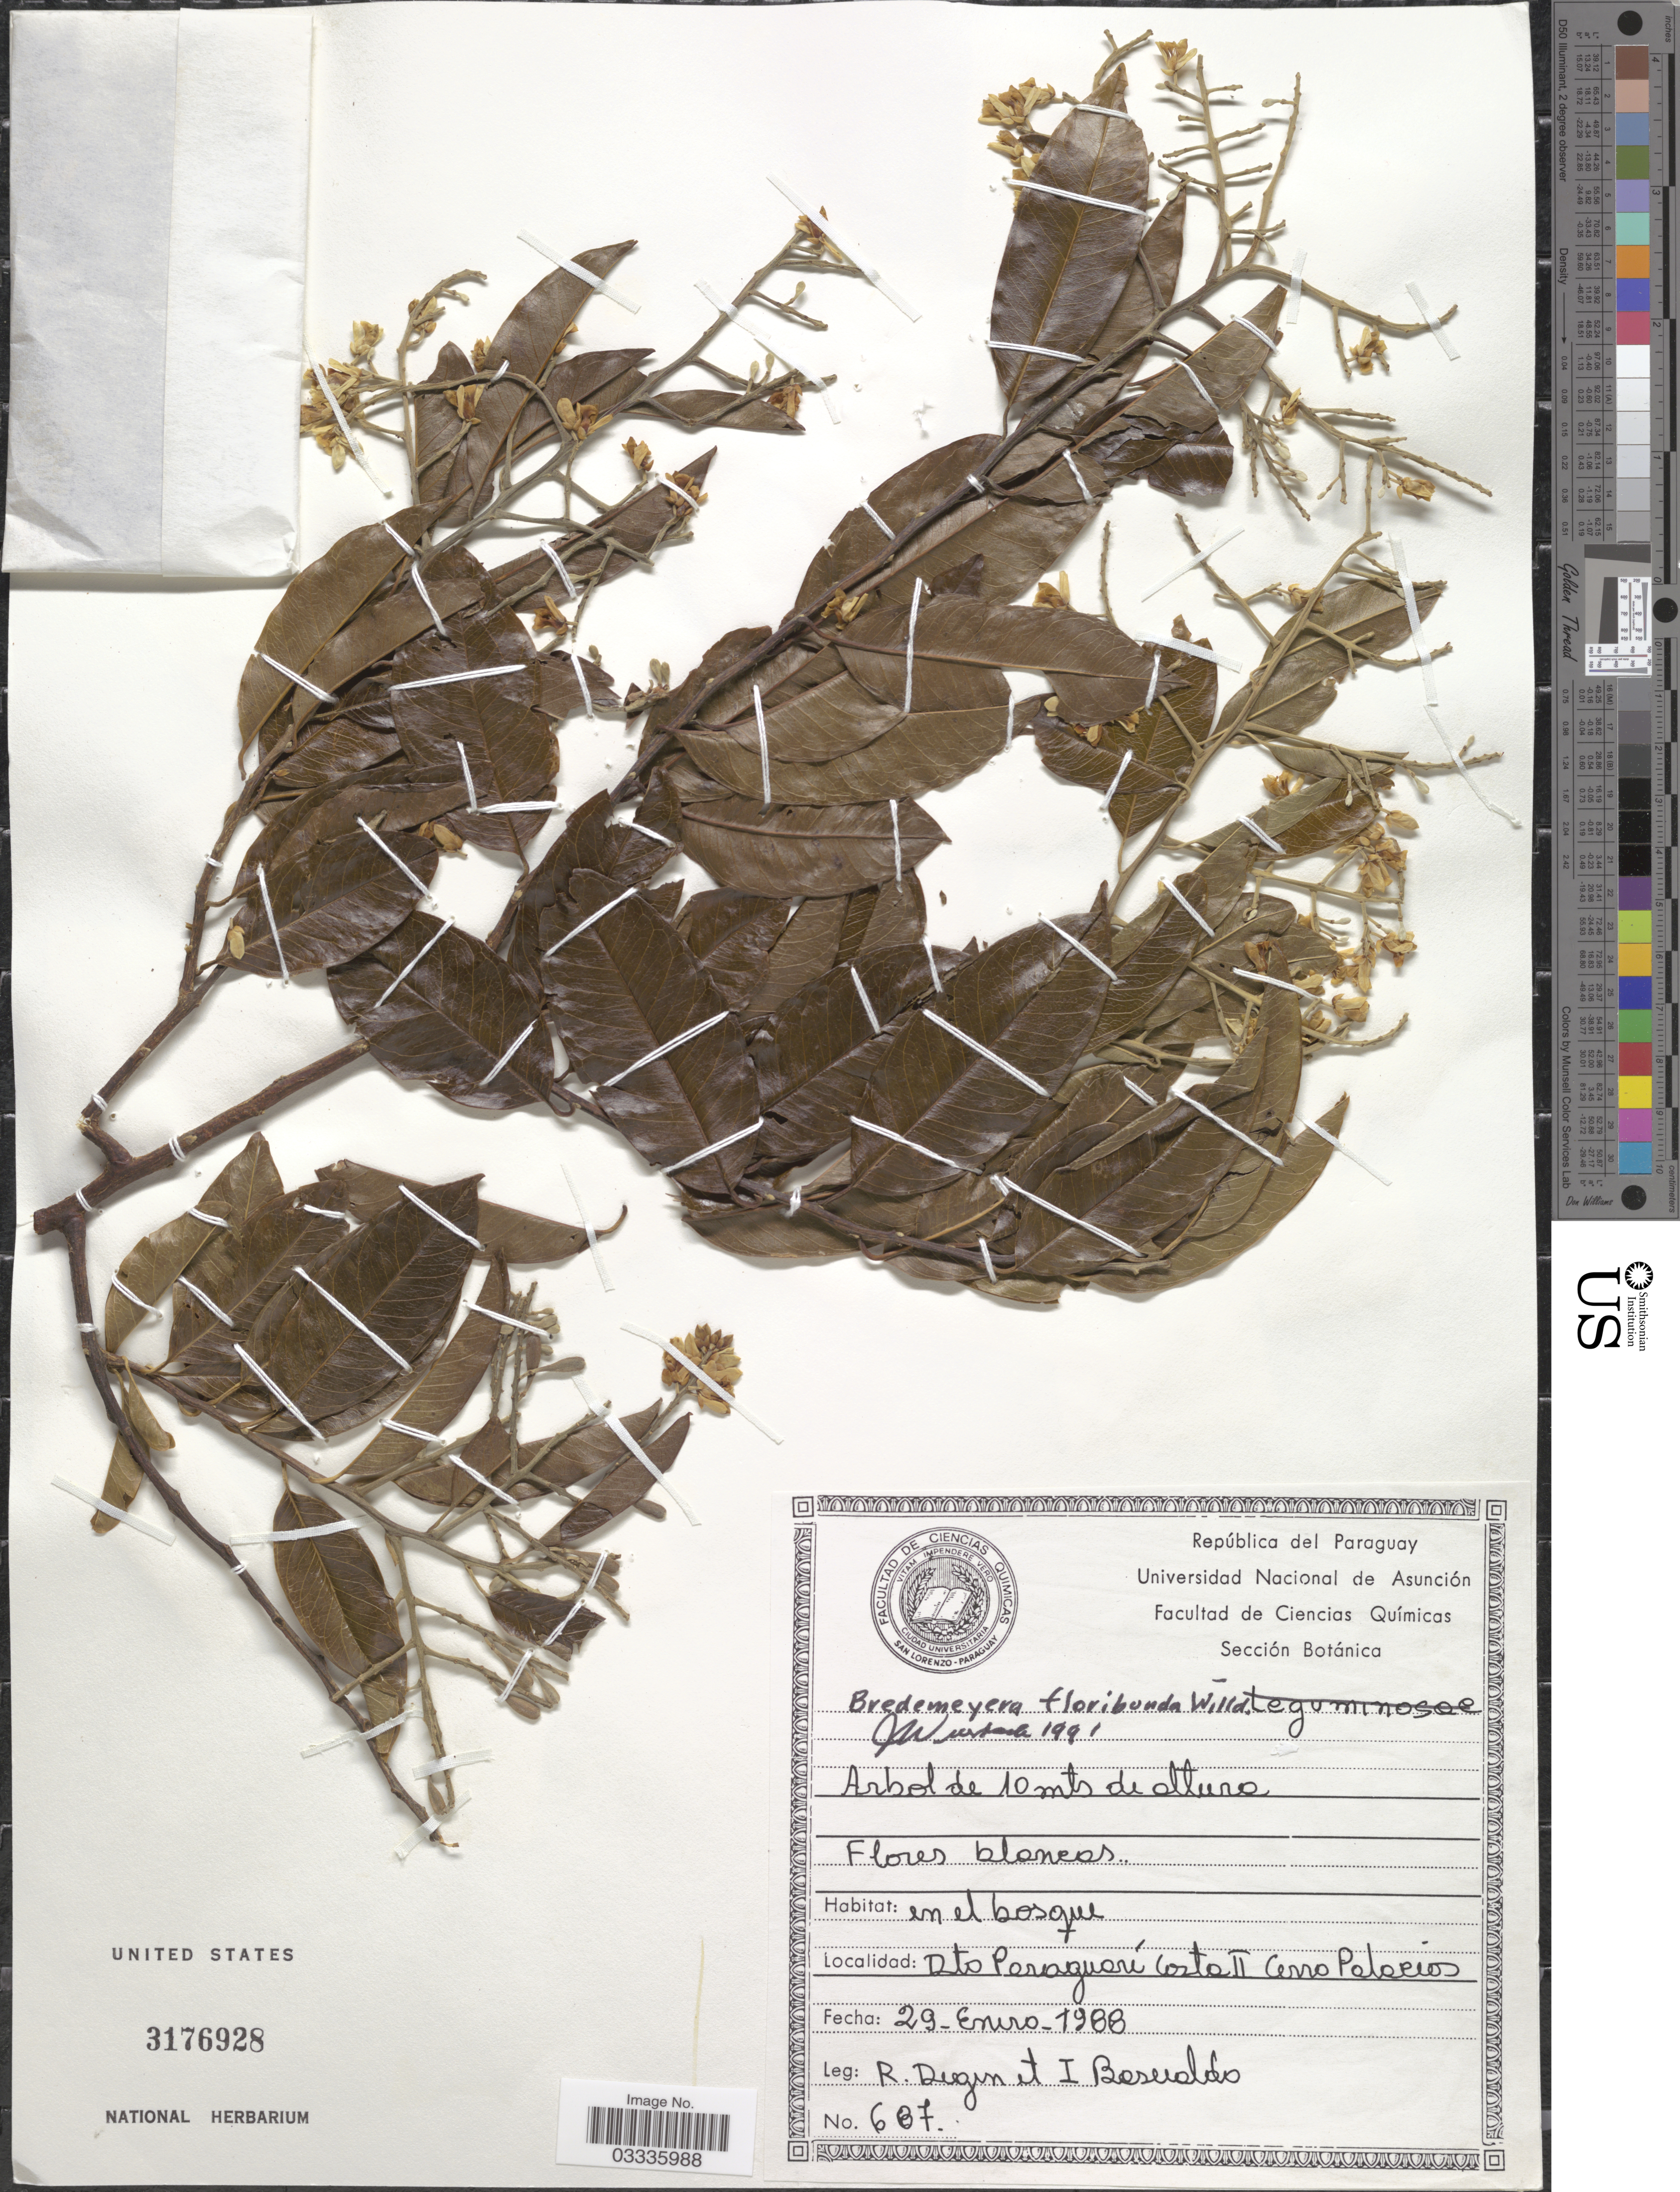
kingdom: Plantae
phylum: Tracheophyta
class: Magnoliopsida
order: Fabales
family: Polygalaceae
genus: Bredemeyera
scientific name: Bredemeyera floribunda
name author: Willd.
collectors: R. Degen & I. Bosuoldo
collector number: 687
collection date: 1988-01-29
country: Paraguay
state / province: Paraguari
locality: Dto Paraguarí costa II cerro Palacios.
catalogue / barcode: US 3176928